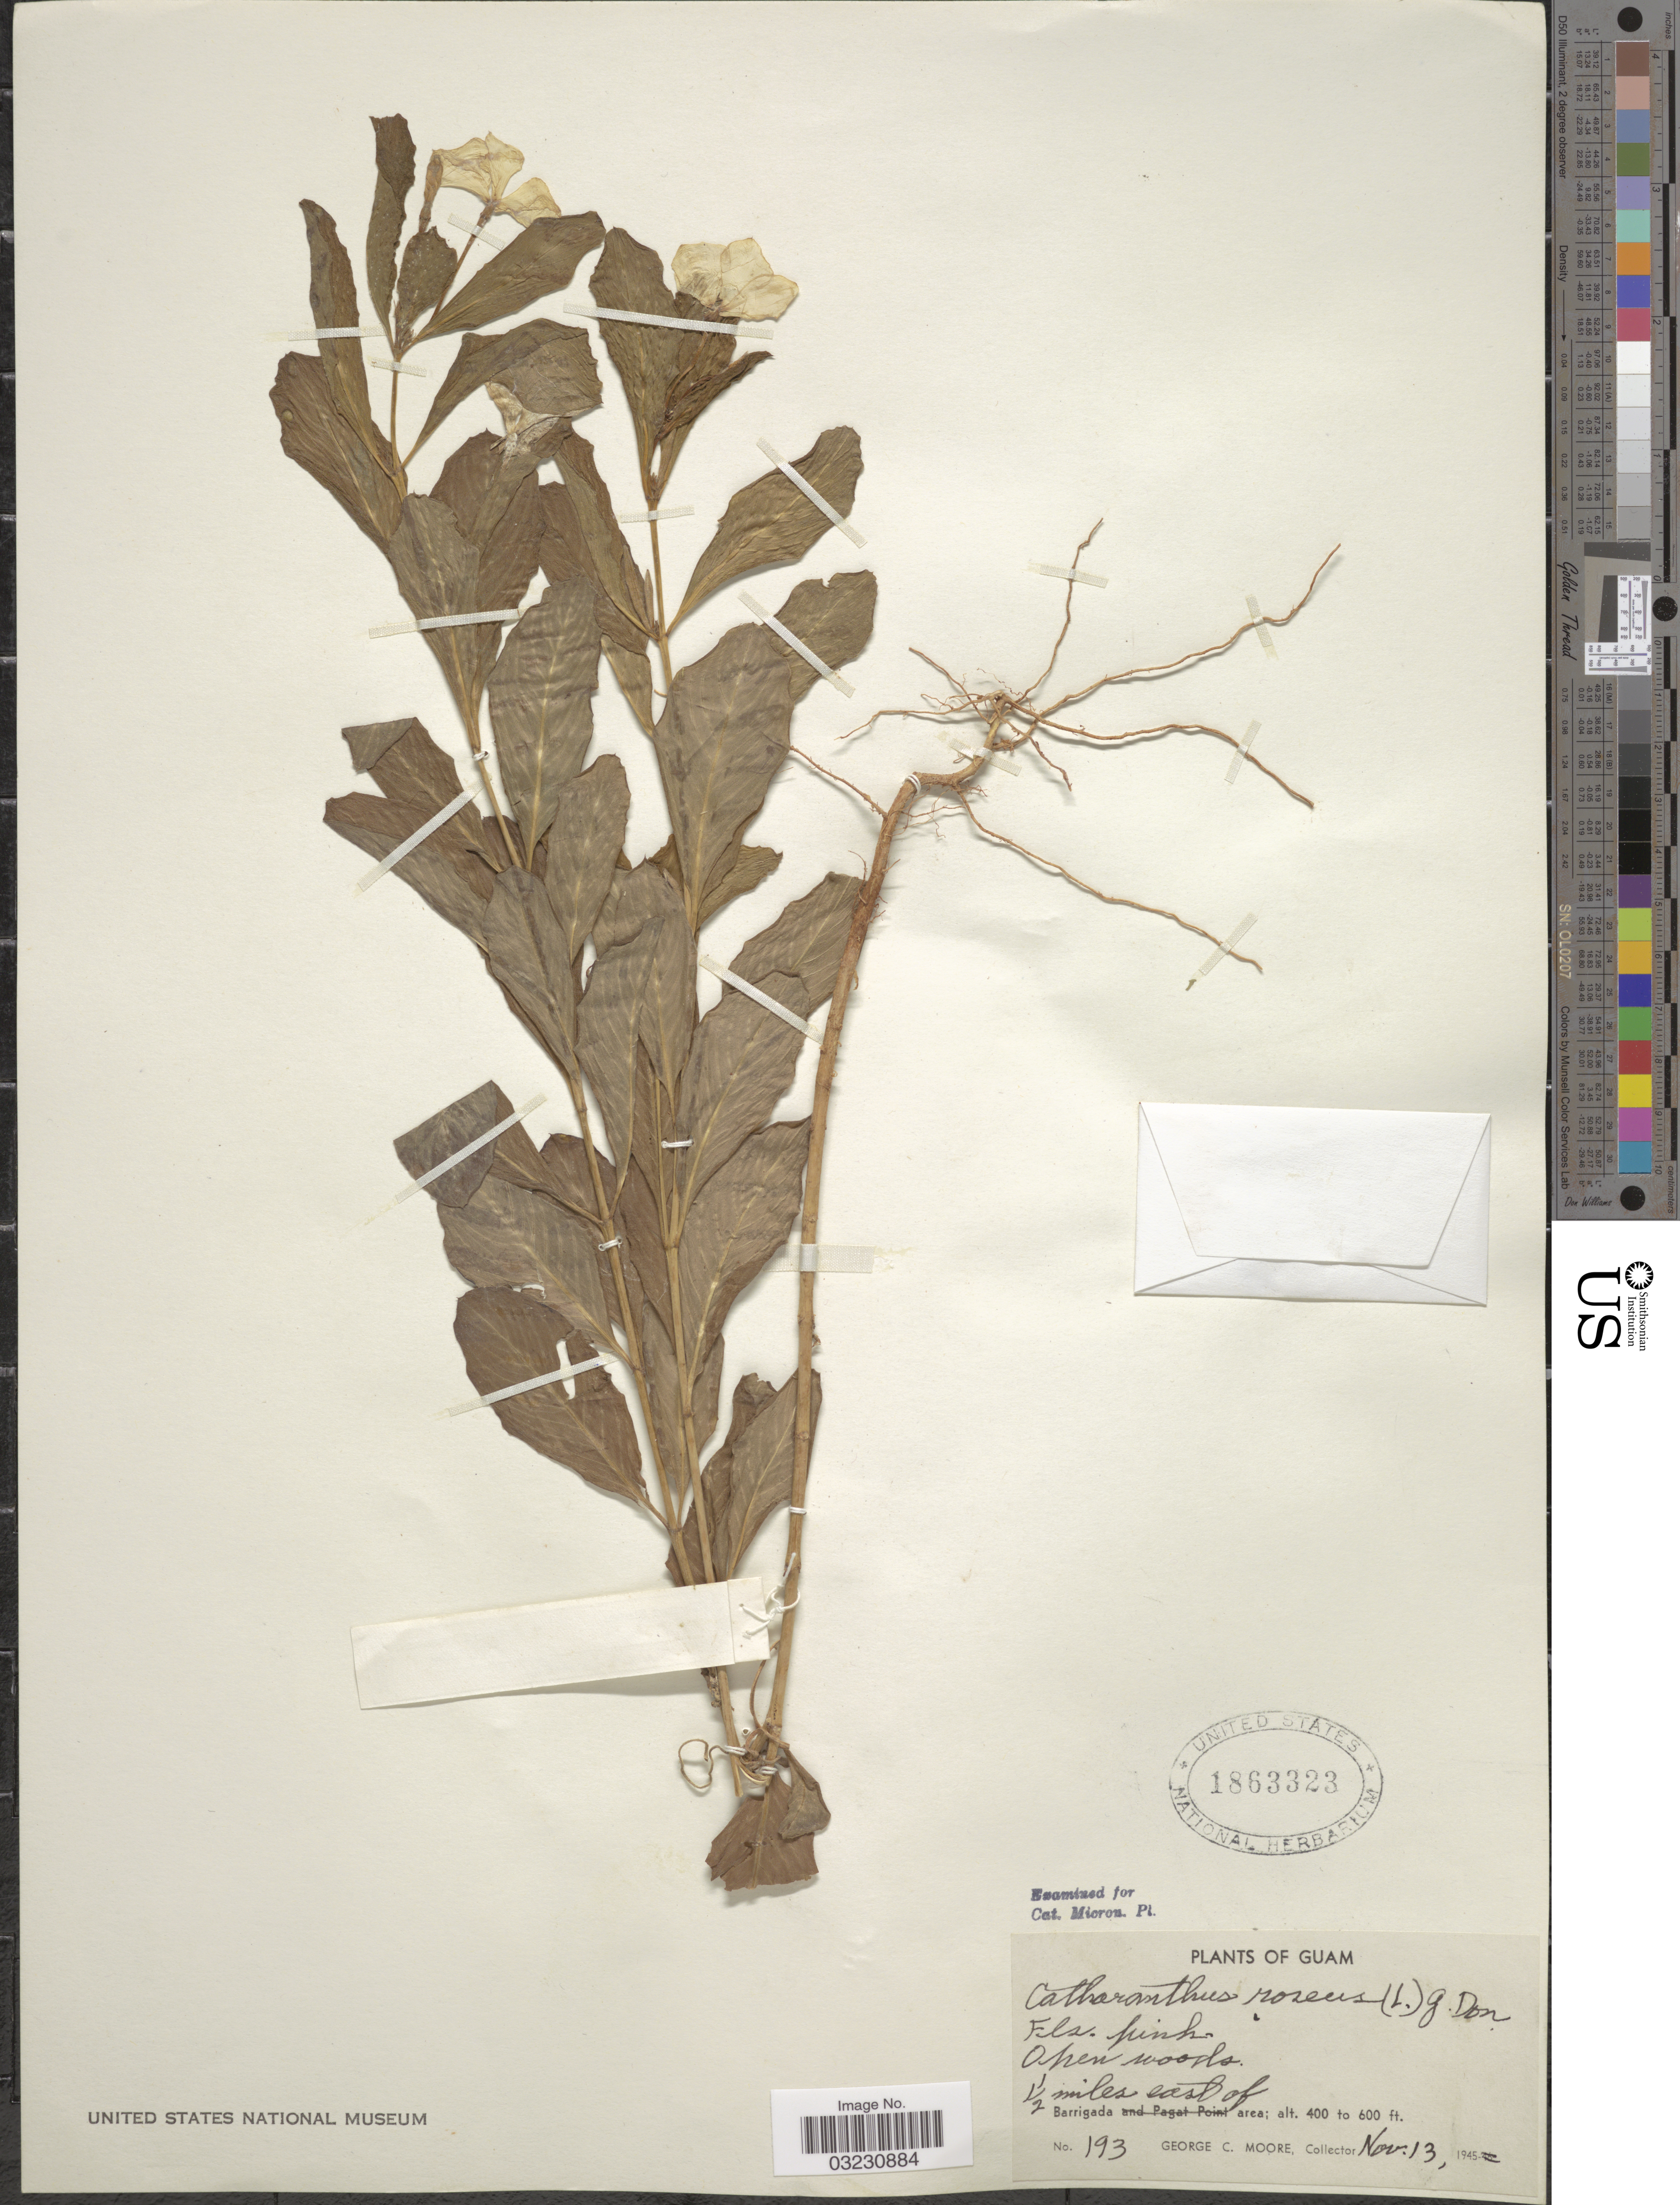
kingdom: Plantae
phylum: Tracheophyta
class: Magnoliopsida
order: Gentianales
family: Apocynaceae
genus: Catharanthus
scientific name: Catharanthus roseus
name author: (L.) G. Don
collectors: G. C. Moore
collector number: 193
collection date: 1945-11-13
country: Guam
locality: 1½ miles east of Barrigada area.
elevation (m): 122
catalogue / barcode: US 1863323